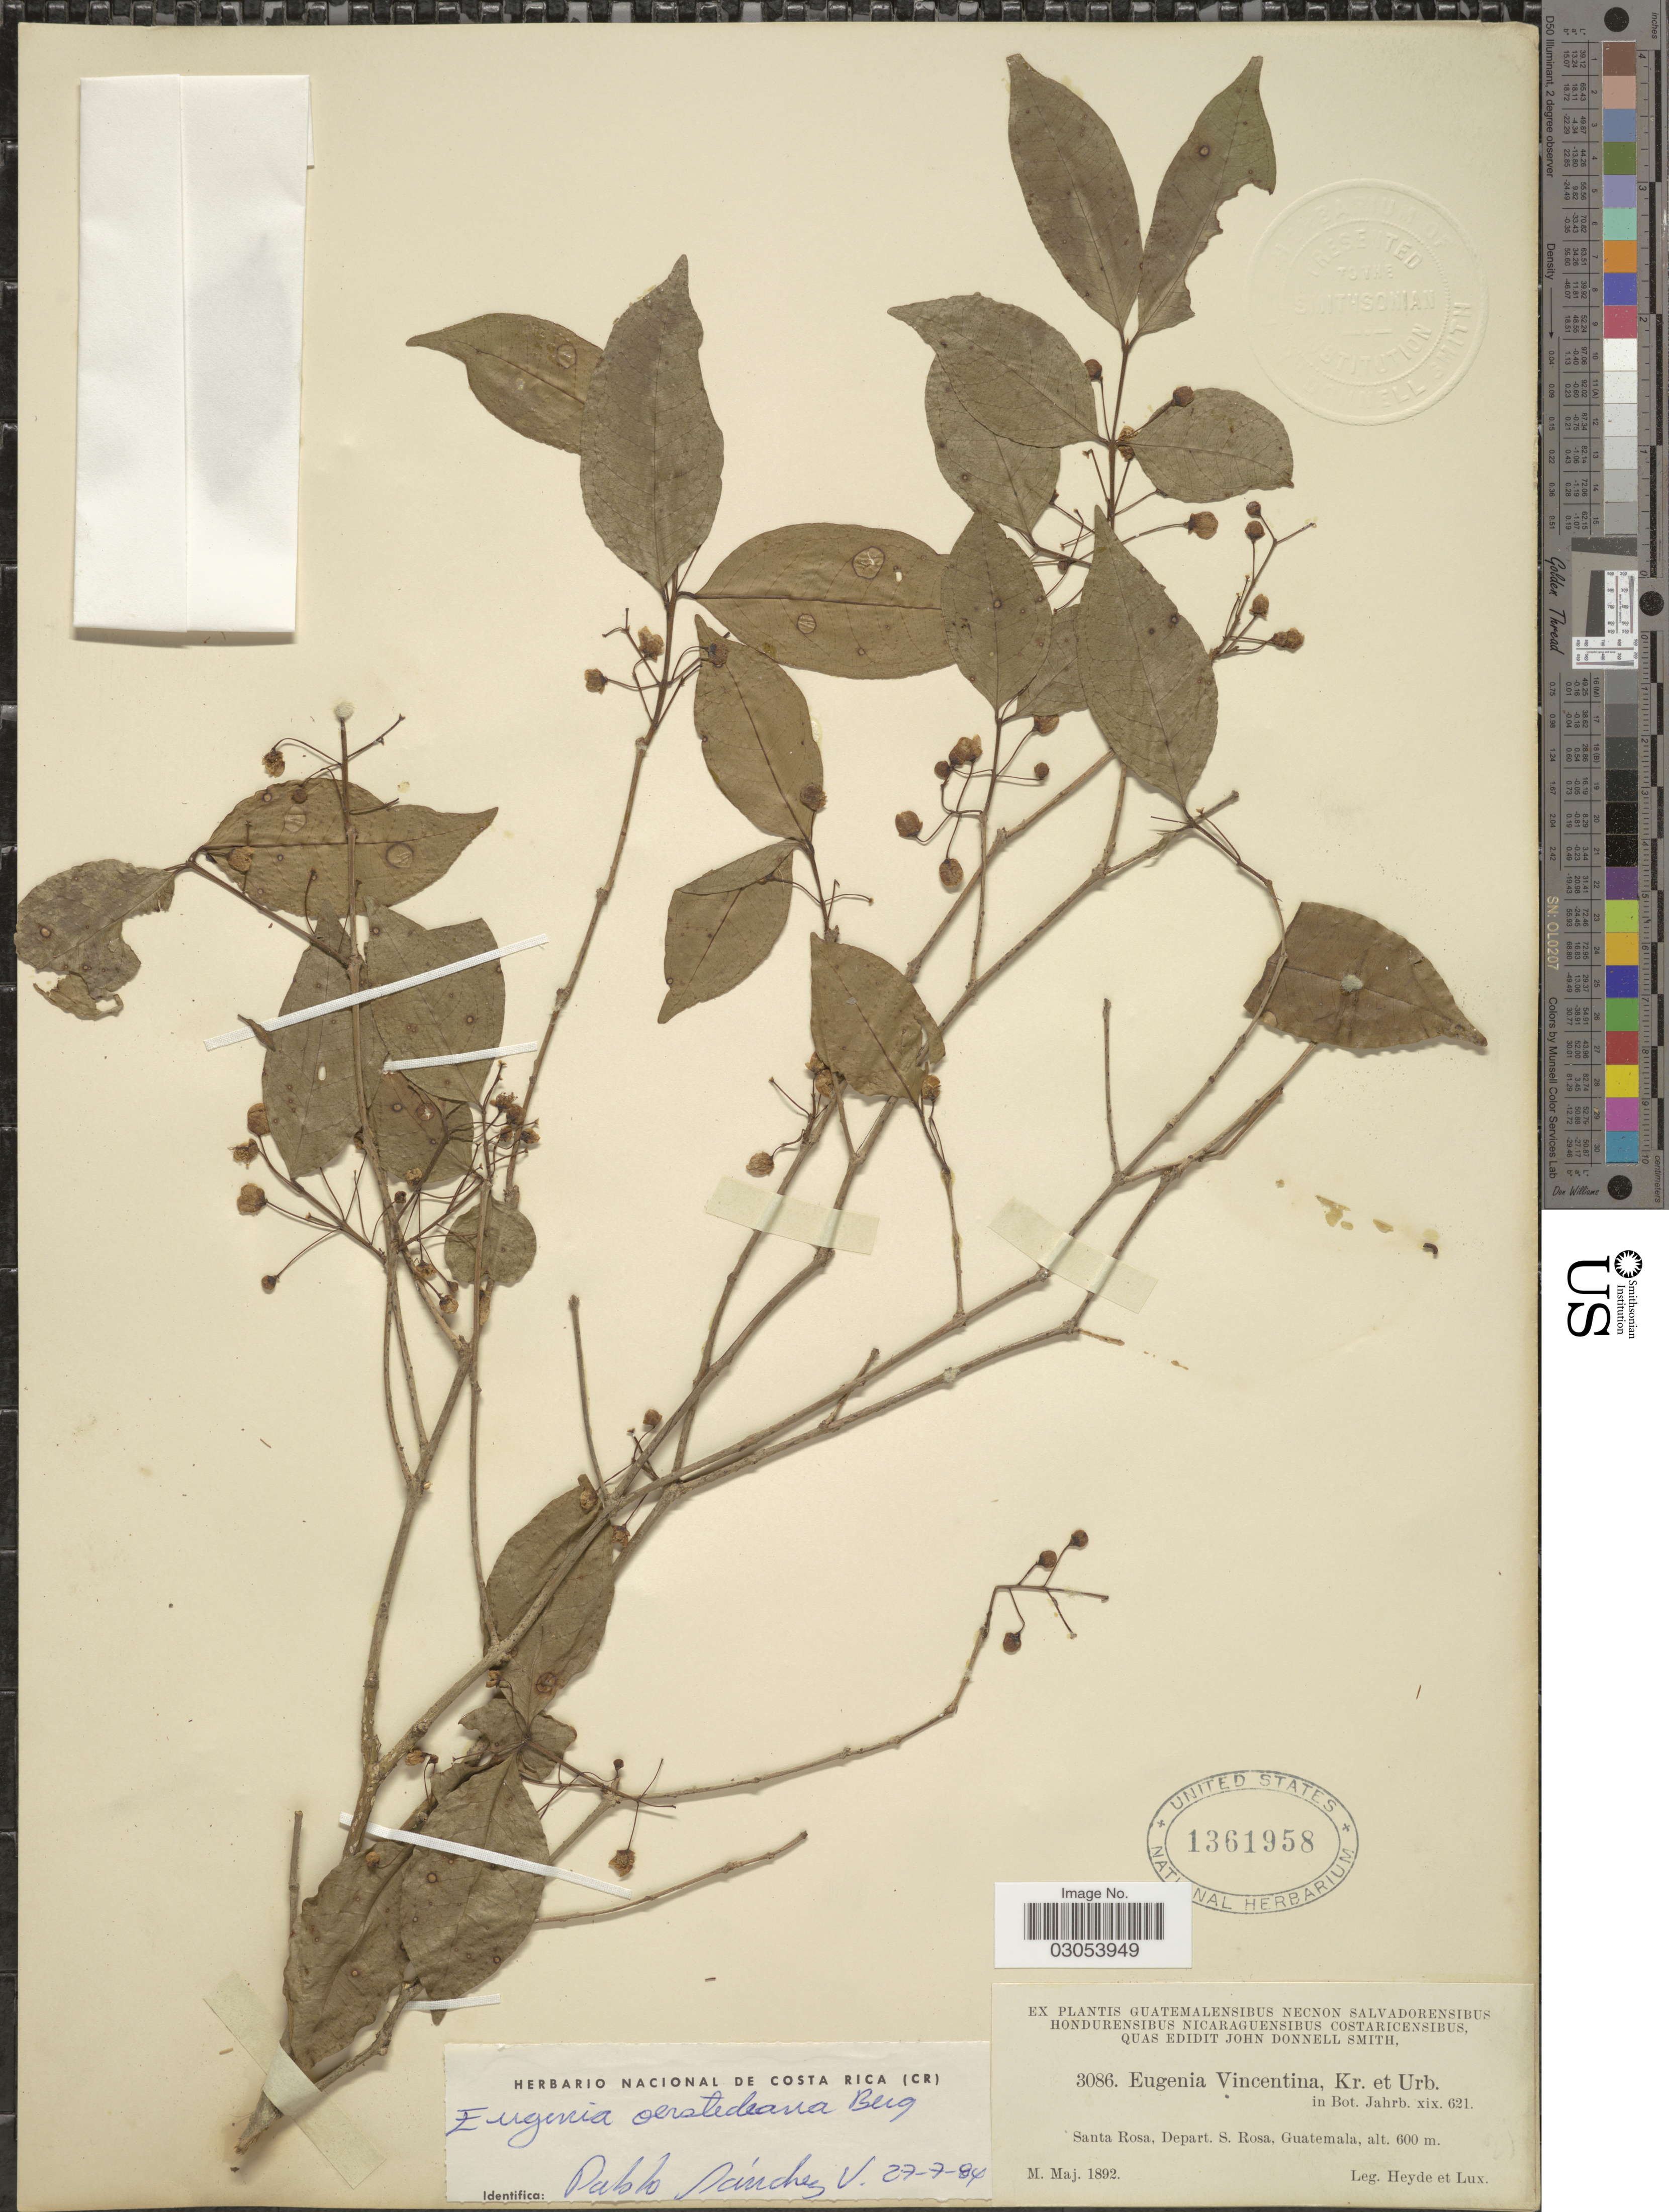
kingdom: Plantae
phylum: Tracheophyta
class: Magnoliopsida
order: Myrtales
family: Myrtaceae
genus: Eugenia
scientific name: Eugenia oerstediana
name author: O. Berg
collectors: Heyde & Lux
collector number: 3086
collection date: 1892-05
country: Guatemala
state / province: Santa Rosa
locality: Santa Rosa, Depart. Santa Rosa.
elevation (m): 600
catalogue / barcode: US 1361958